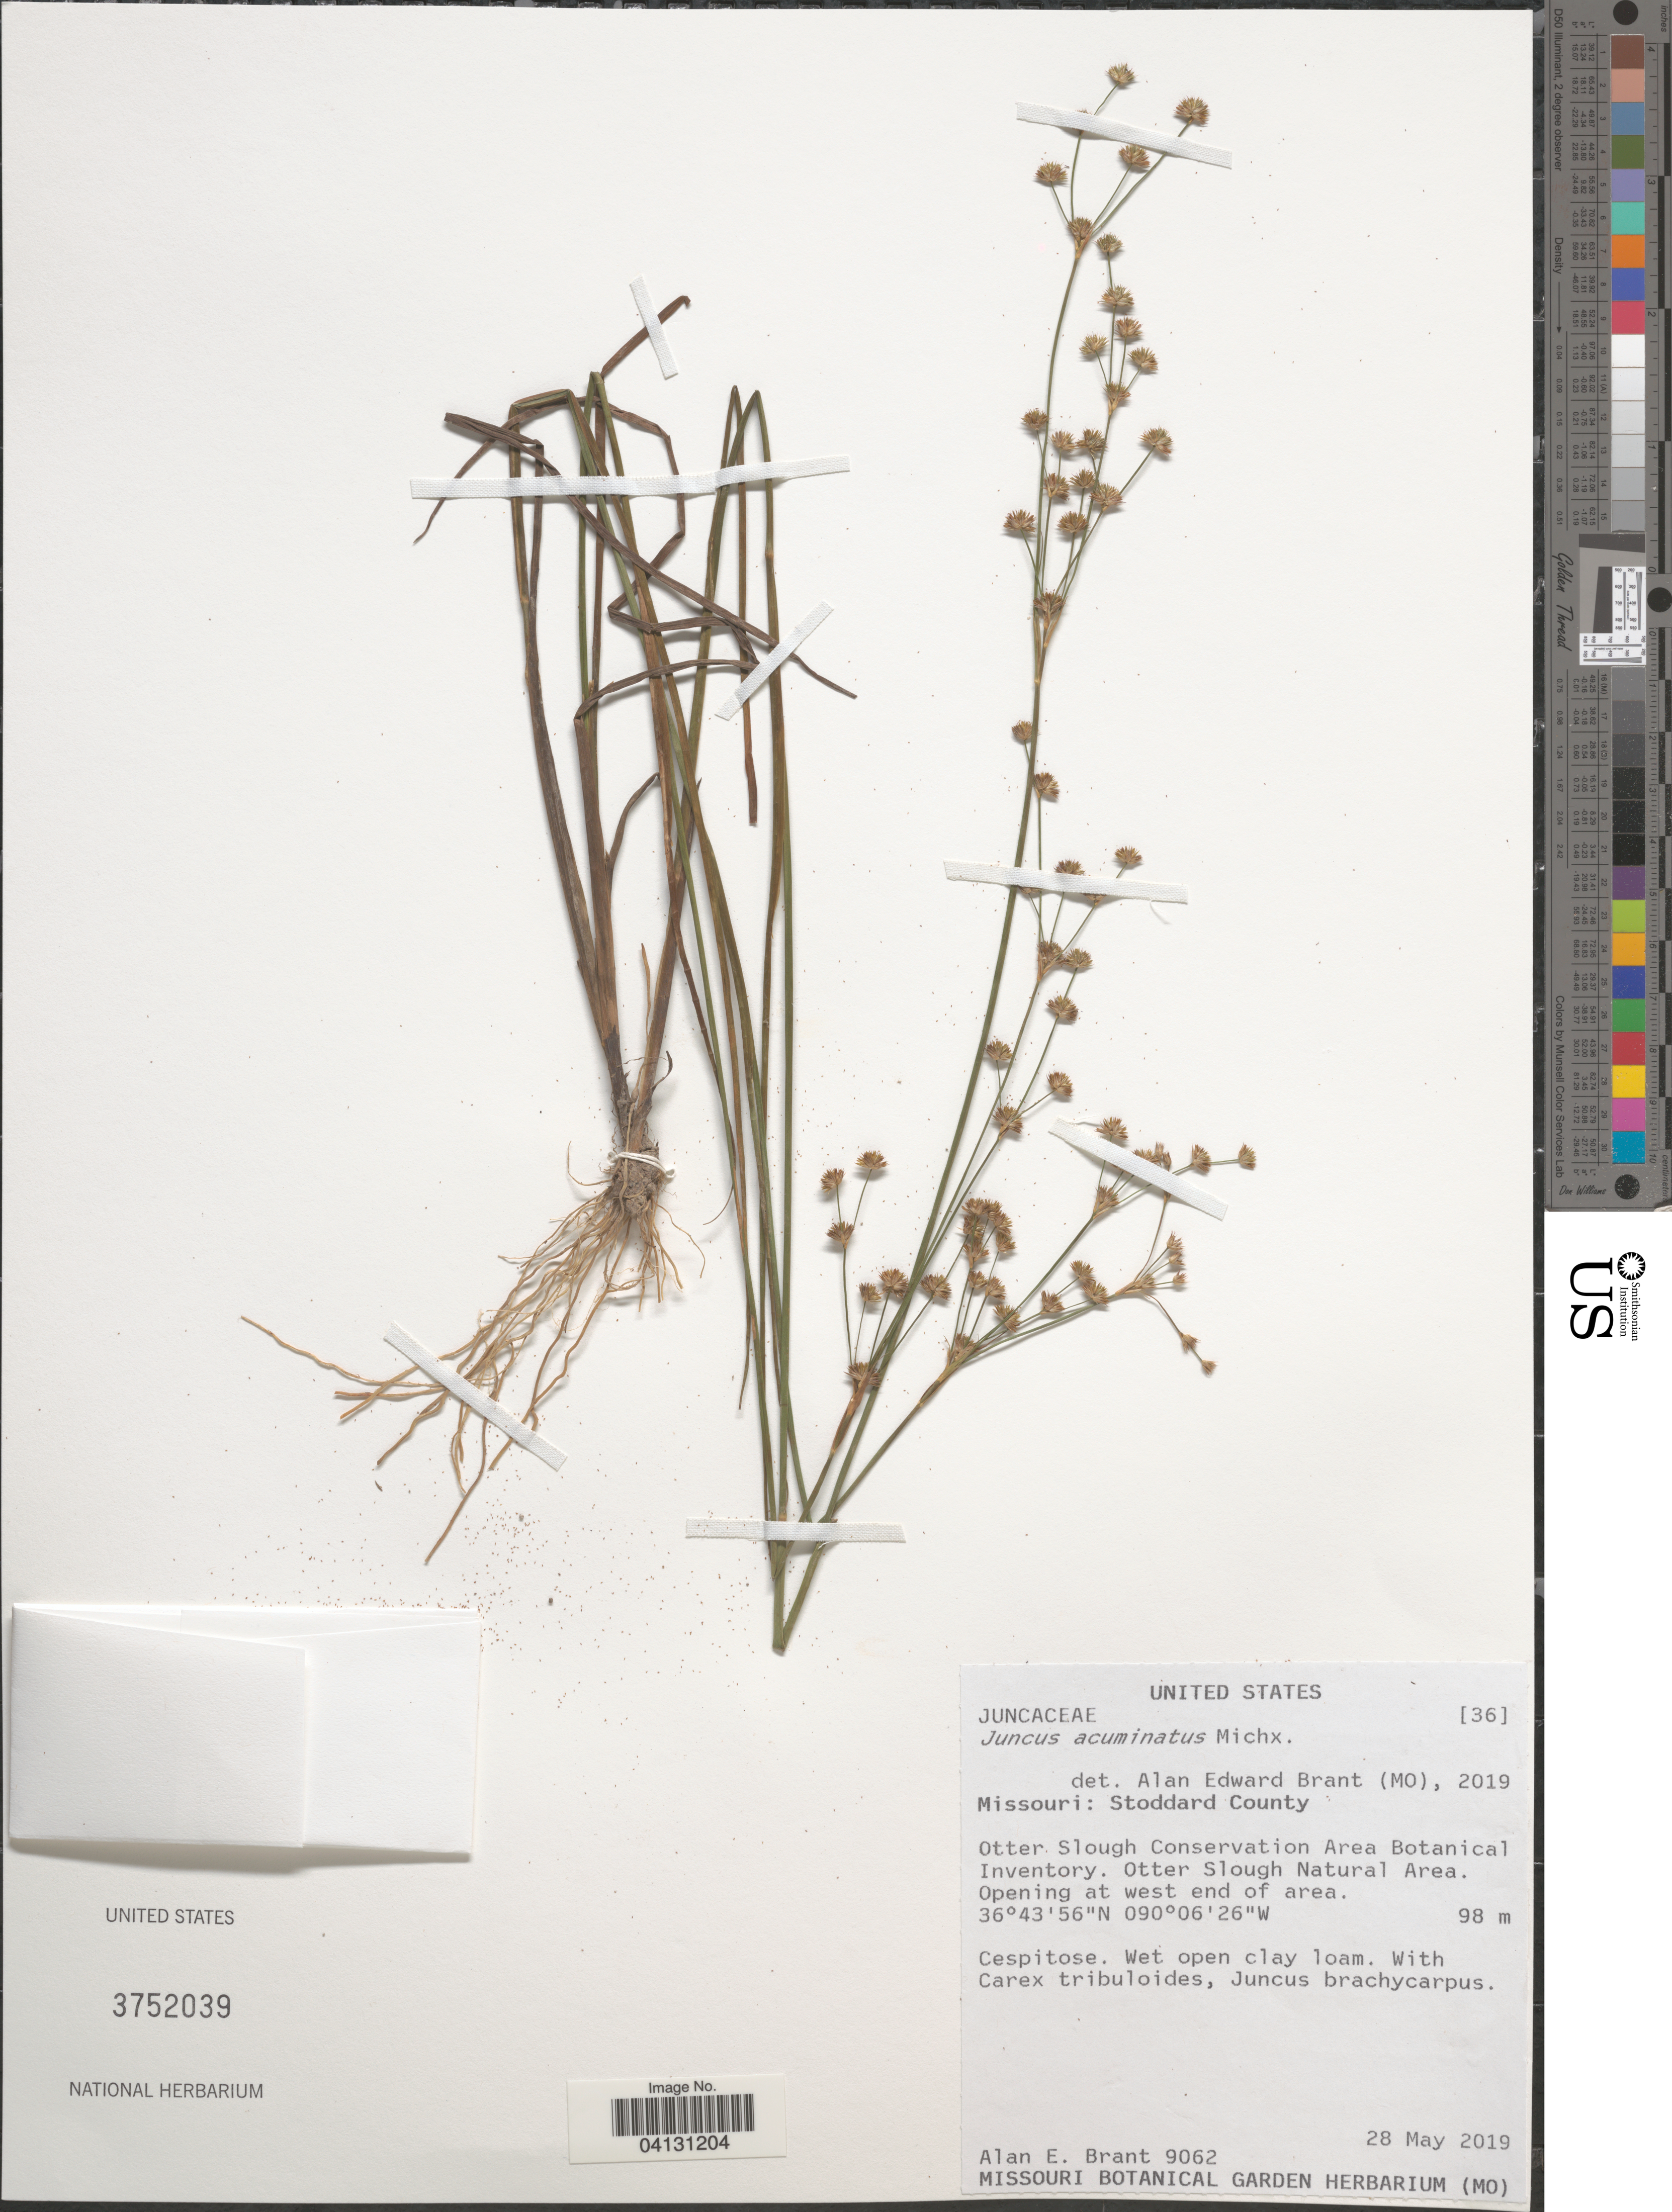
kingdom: Plantae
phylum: Tracheophyta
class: Liliopsida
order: Poales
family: Juncaceae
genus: Juncus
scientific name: Juncus acuminatus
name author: Michx.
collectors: A. Brant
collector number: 9062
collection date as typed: Transcribed d/m/y: 28/5/2019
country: United States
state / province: Missouri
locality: Stoddard County. Otter Slough Conservation Area Botanical Inventory. Otter Slough Natural Area. Opening at west end of area.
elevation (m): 98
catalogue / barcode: US 3752039